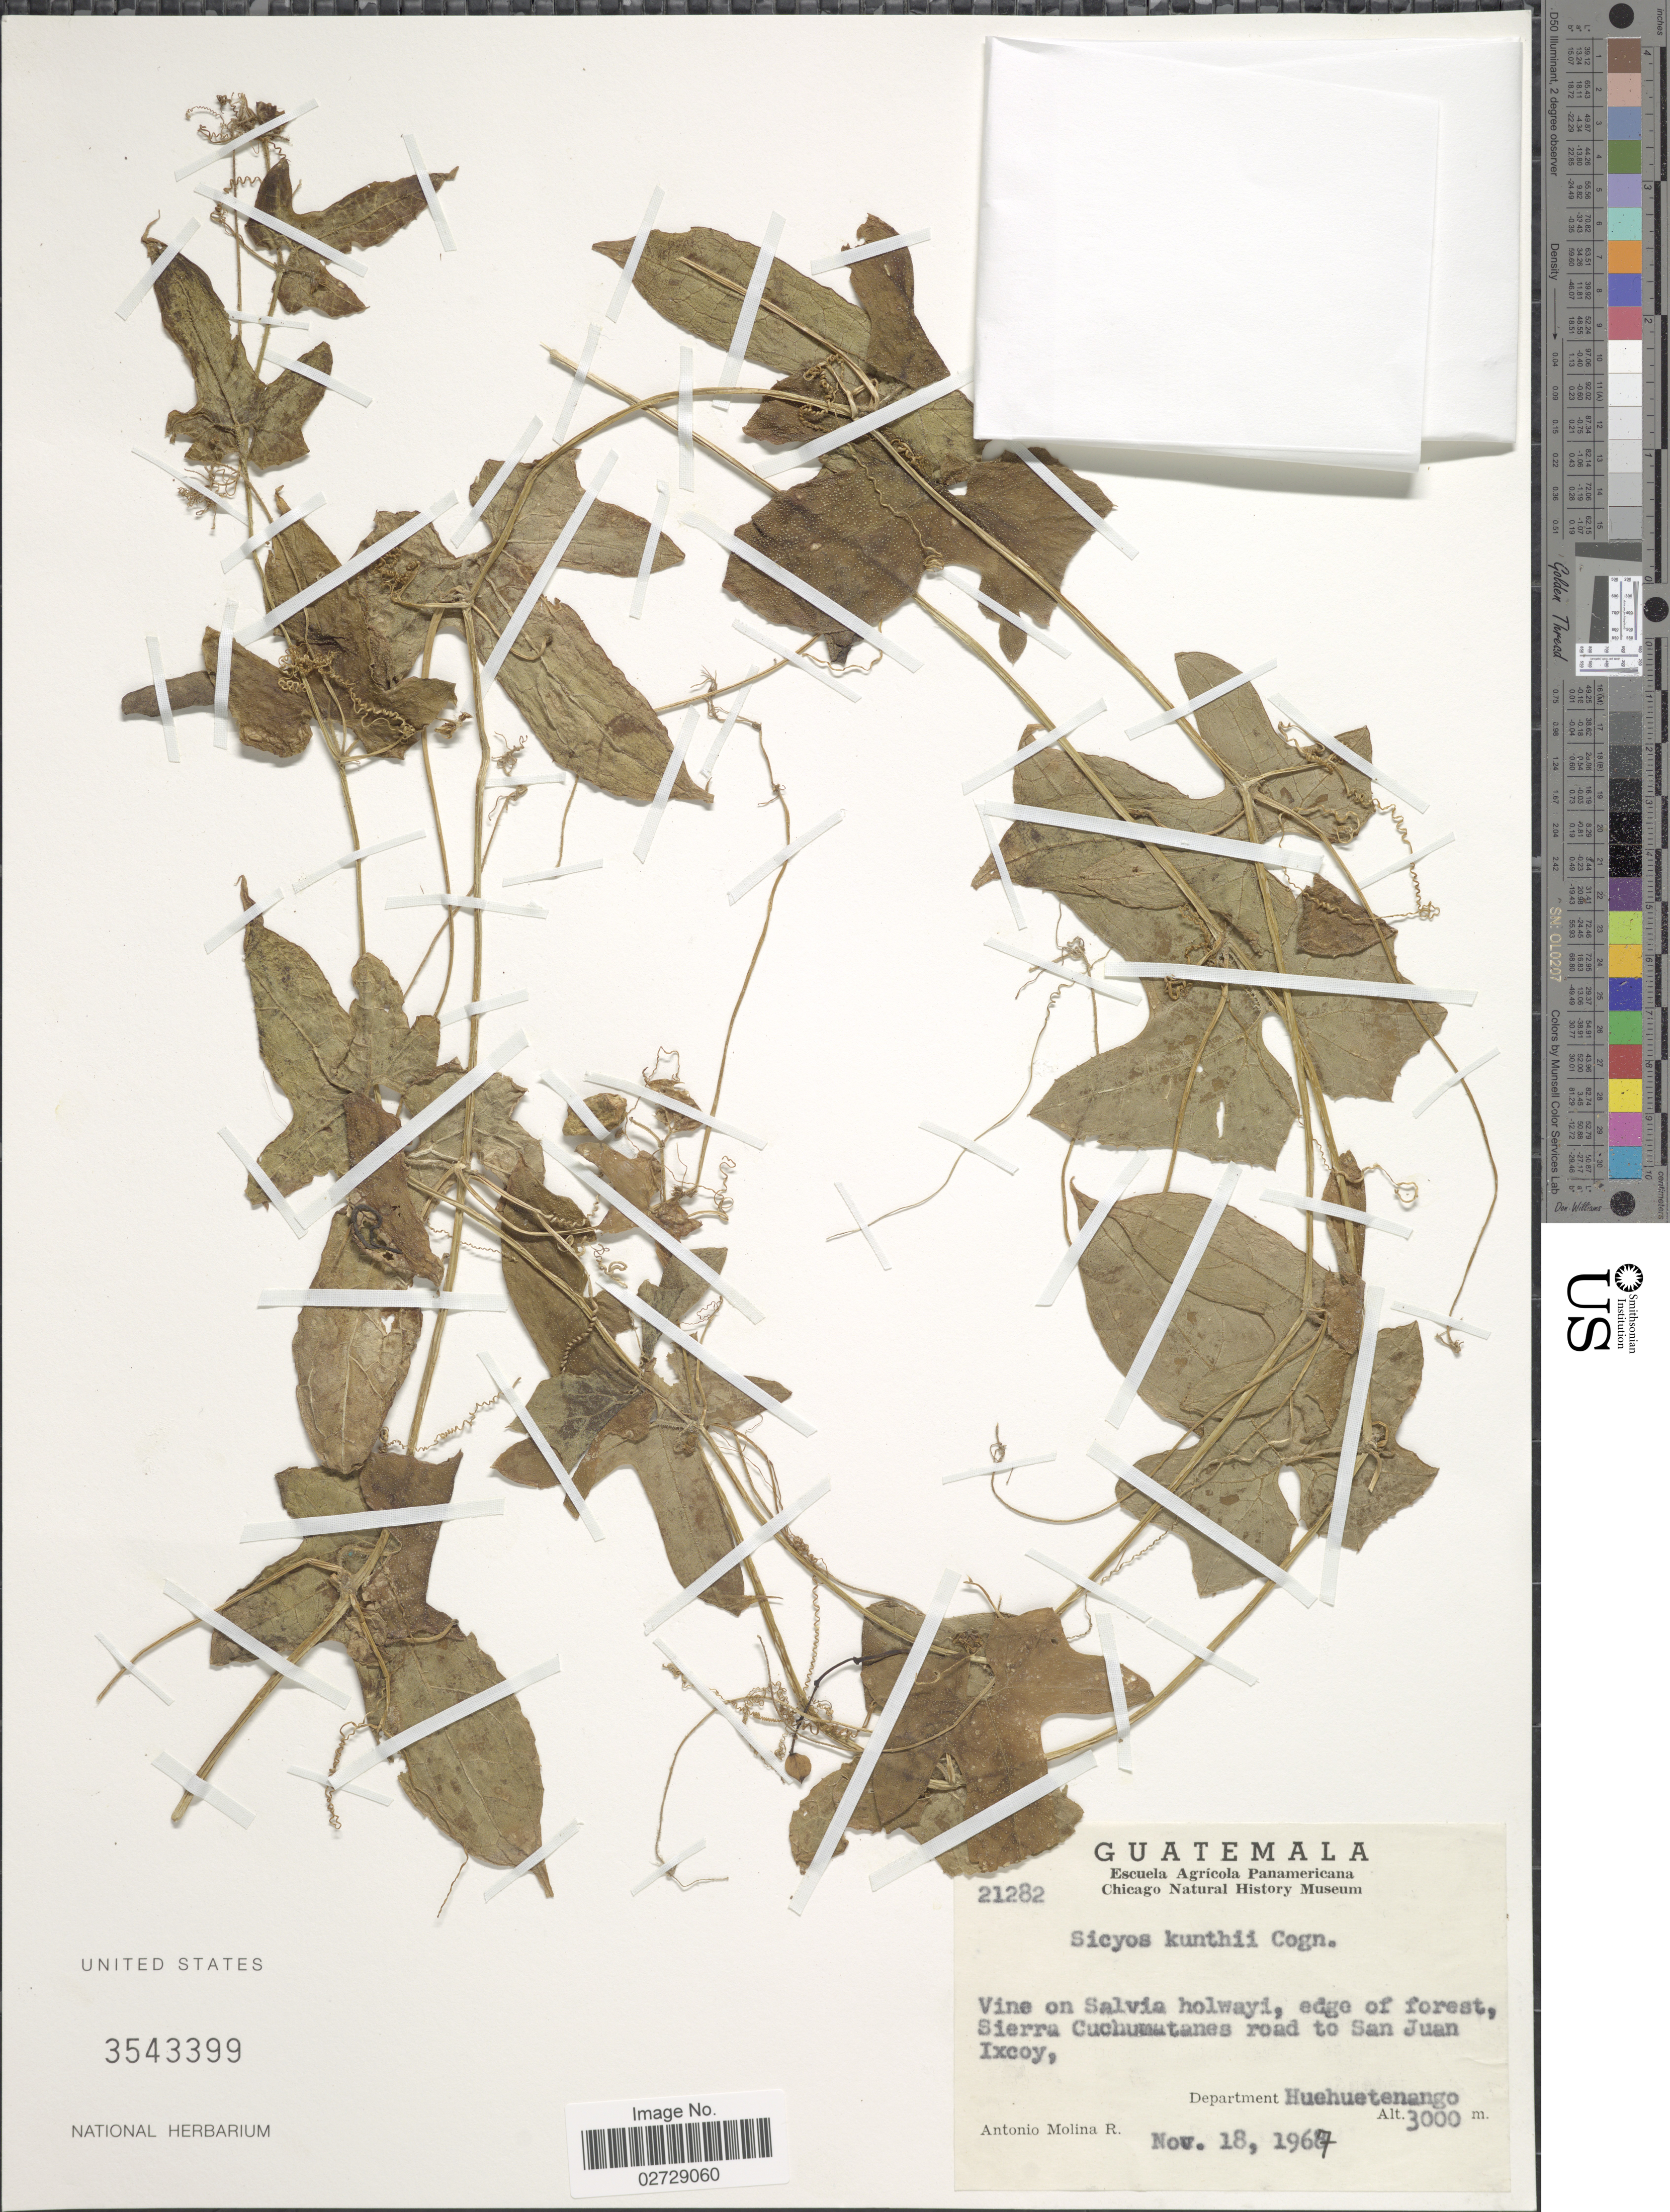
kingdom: Plantae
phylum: Tracheophyta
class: Magnoliopsida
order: Cucurbitales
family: Cucurbitaceae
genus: Sicyos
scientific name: Sicyos kunthii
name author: Cogn.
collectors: A. Molina R.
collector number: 21282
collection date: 1967-11-18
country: Guatemala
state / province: Huehuetenango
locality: Vine on Salvia holwayi, edge of forest, Sierra Cuchumatanes road to San Juan Ixcoy, Department Huehuetenango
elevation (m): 3000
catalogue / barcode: US 3543399